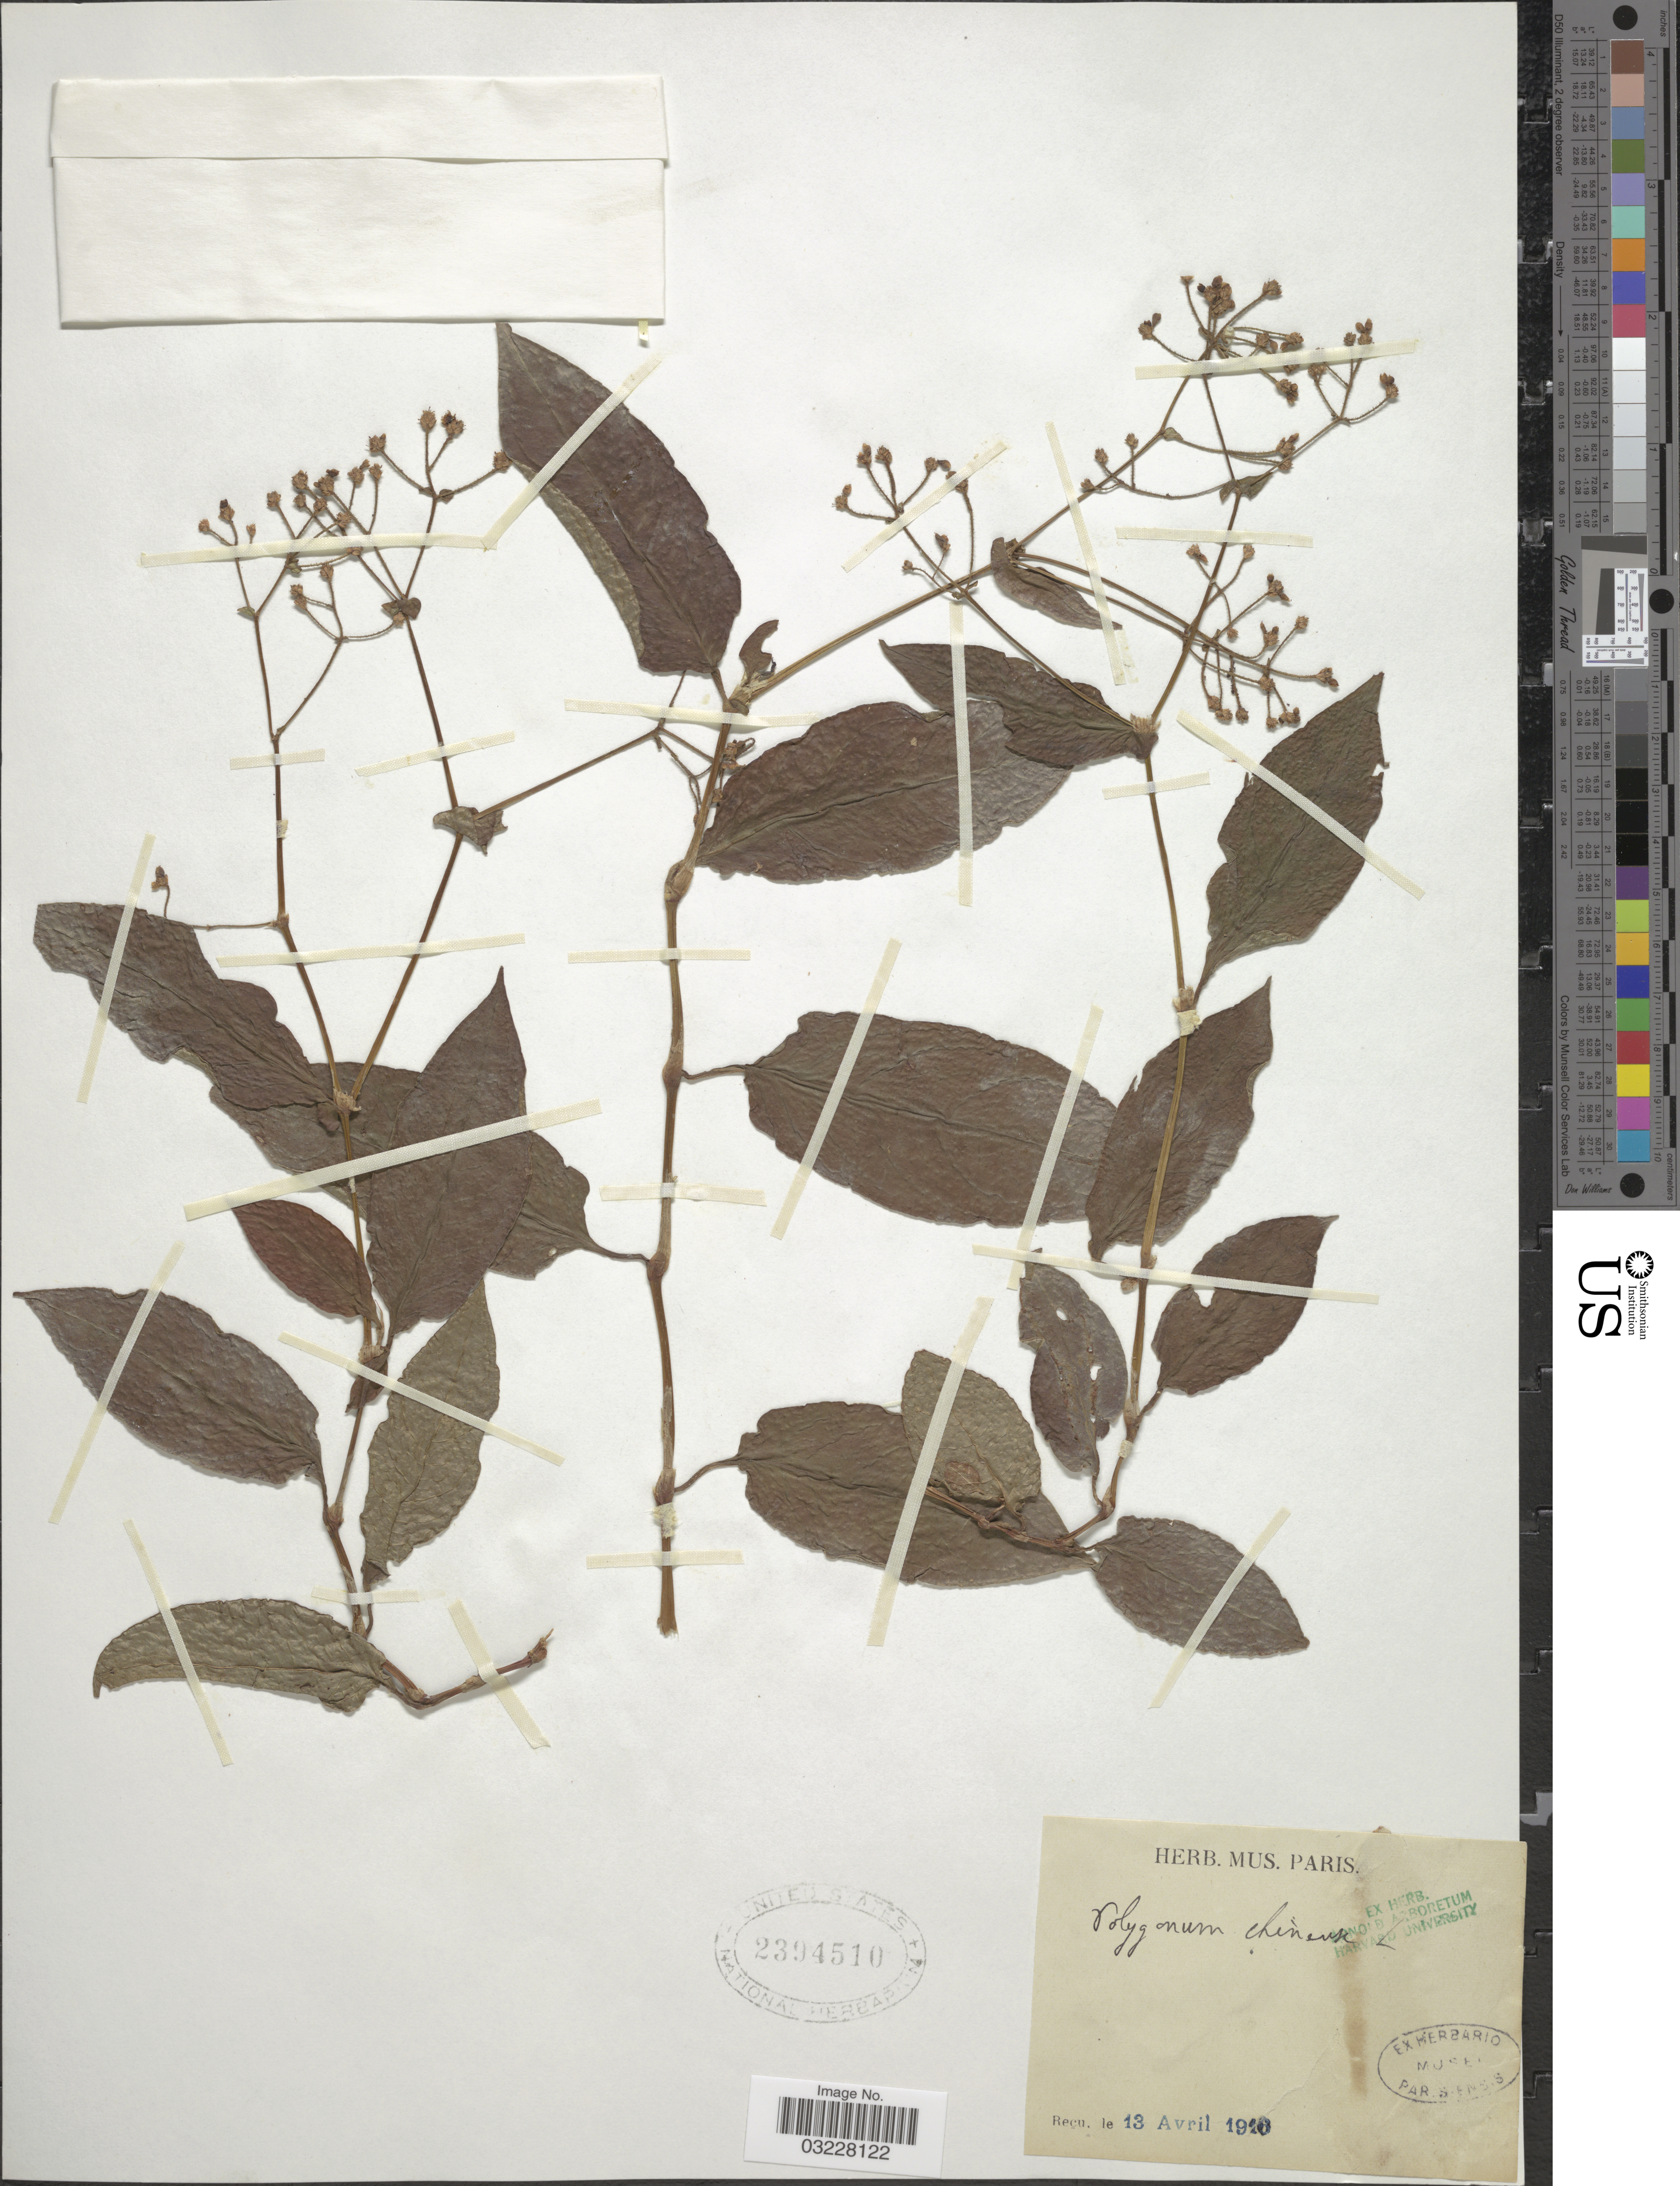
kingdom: Plantae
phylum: Tracheophyta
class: Magnoliopsida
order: Caryophyllales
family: Polygonaceae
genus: Polygonum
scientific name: Polygonum chinense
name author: L.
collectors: ex herb. Mus. Paris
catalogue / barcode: US 2394510